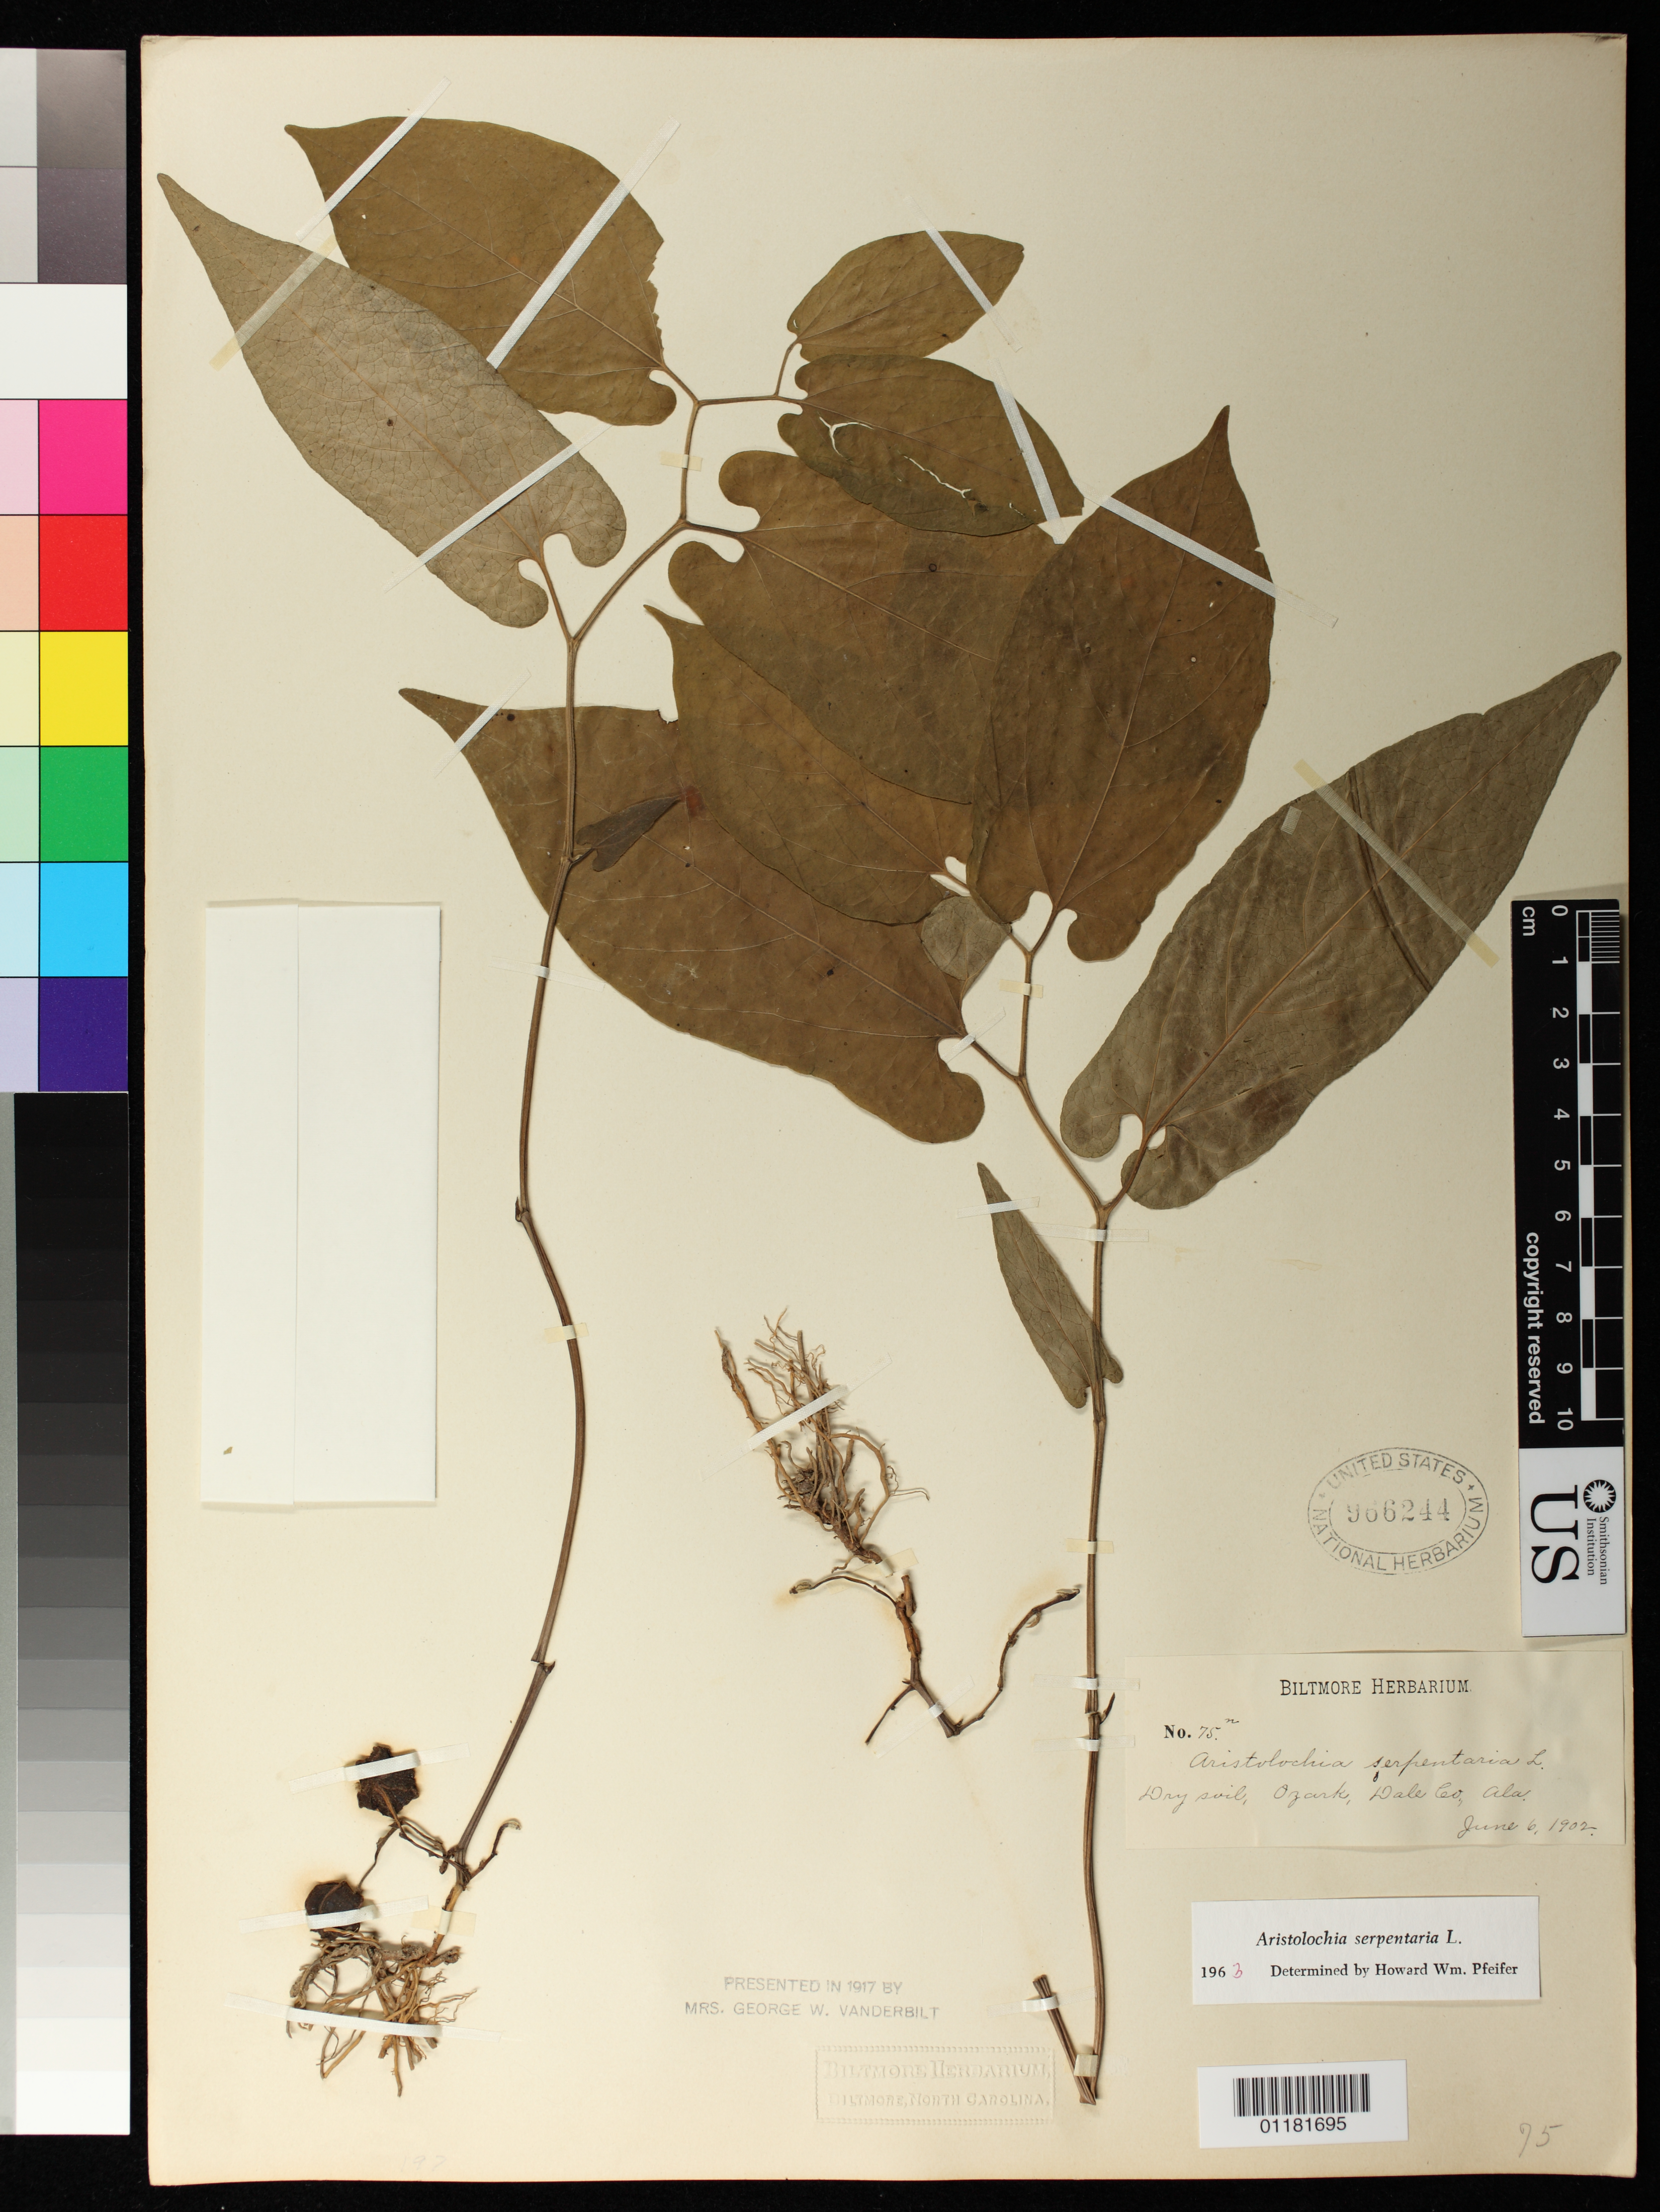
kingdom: Plantae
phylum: Tracheophyta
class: Magnoliopsida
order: Piperales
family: Aristolochiaceae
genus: Aristolochia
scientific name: Aristolochia serpentaria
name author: L.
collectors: ex herb. Biltmore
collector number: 75m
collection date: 1902-06-06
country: United States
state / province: Alabama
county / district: Dale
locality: Ozark, Dale County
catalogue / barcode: US 966244